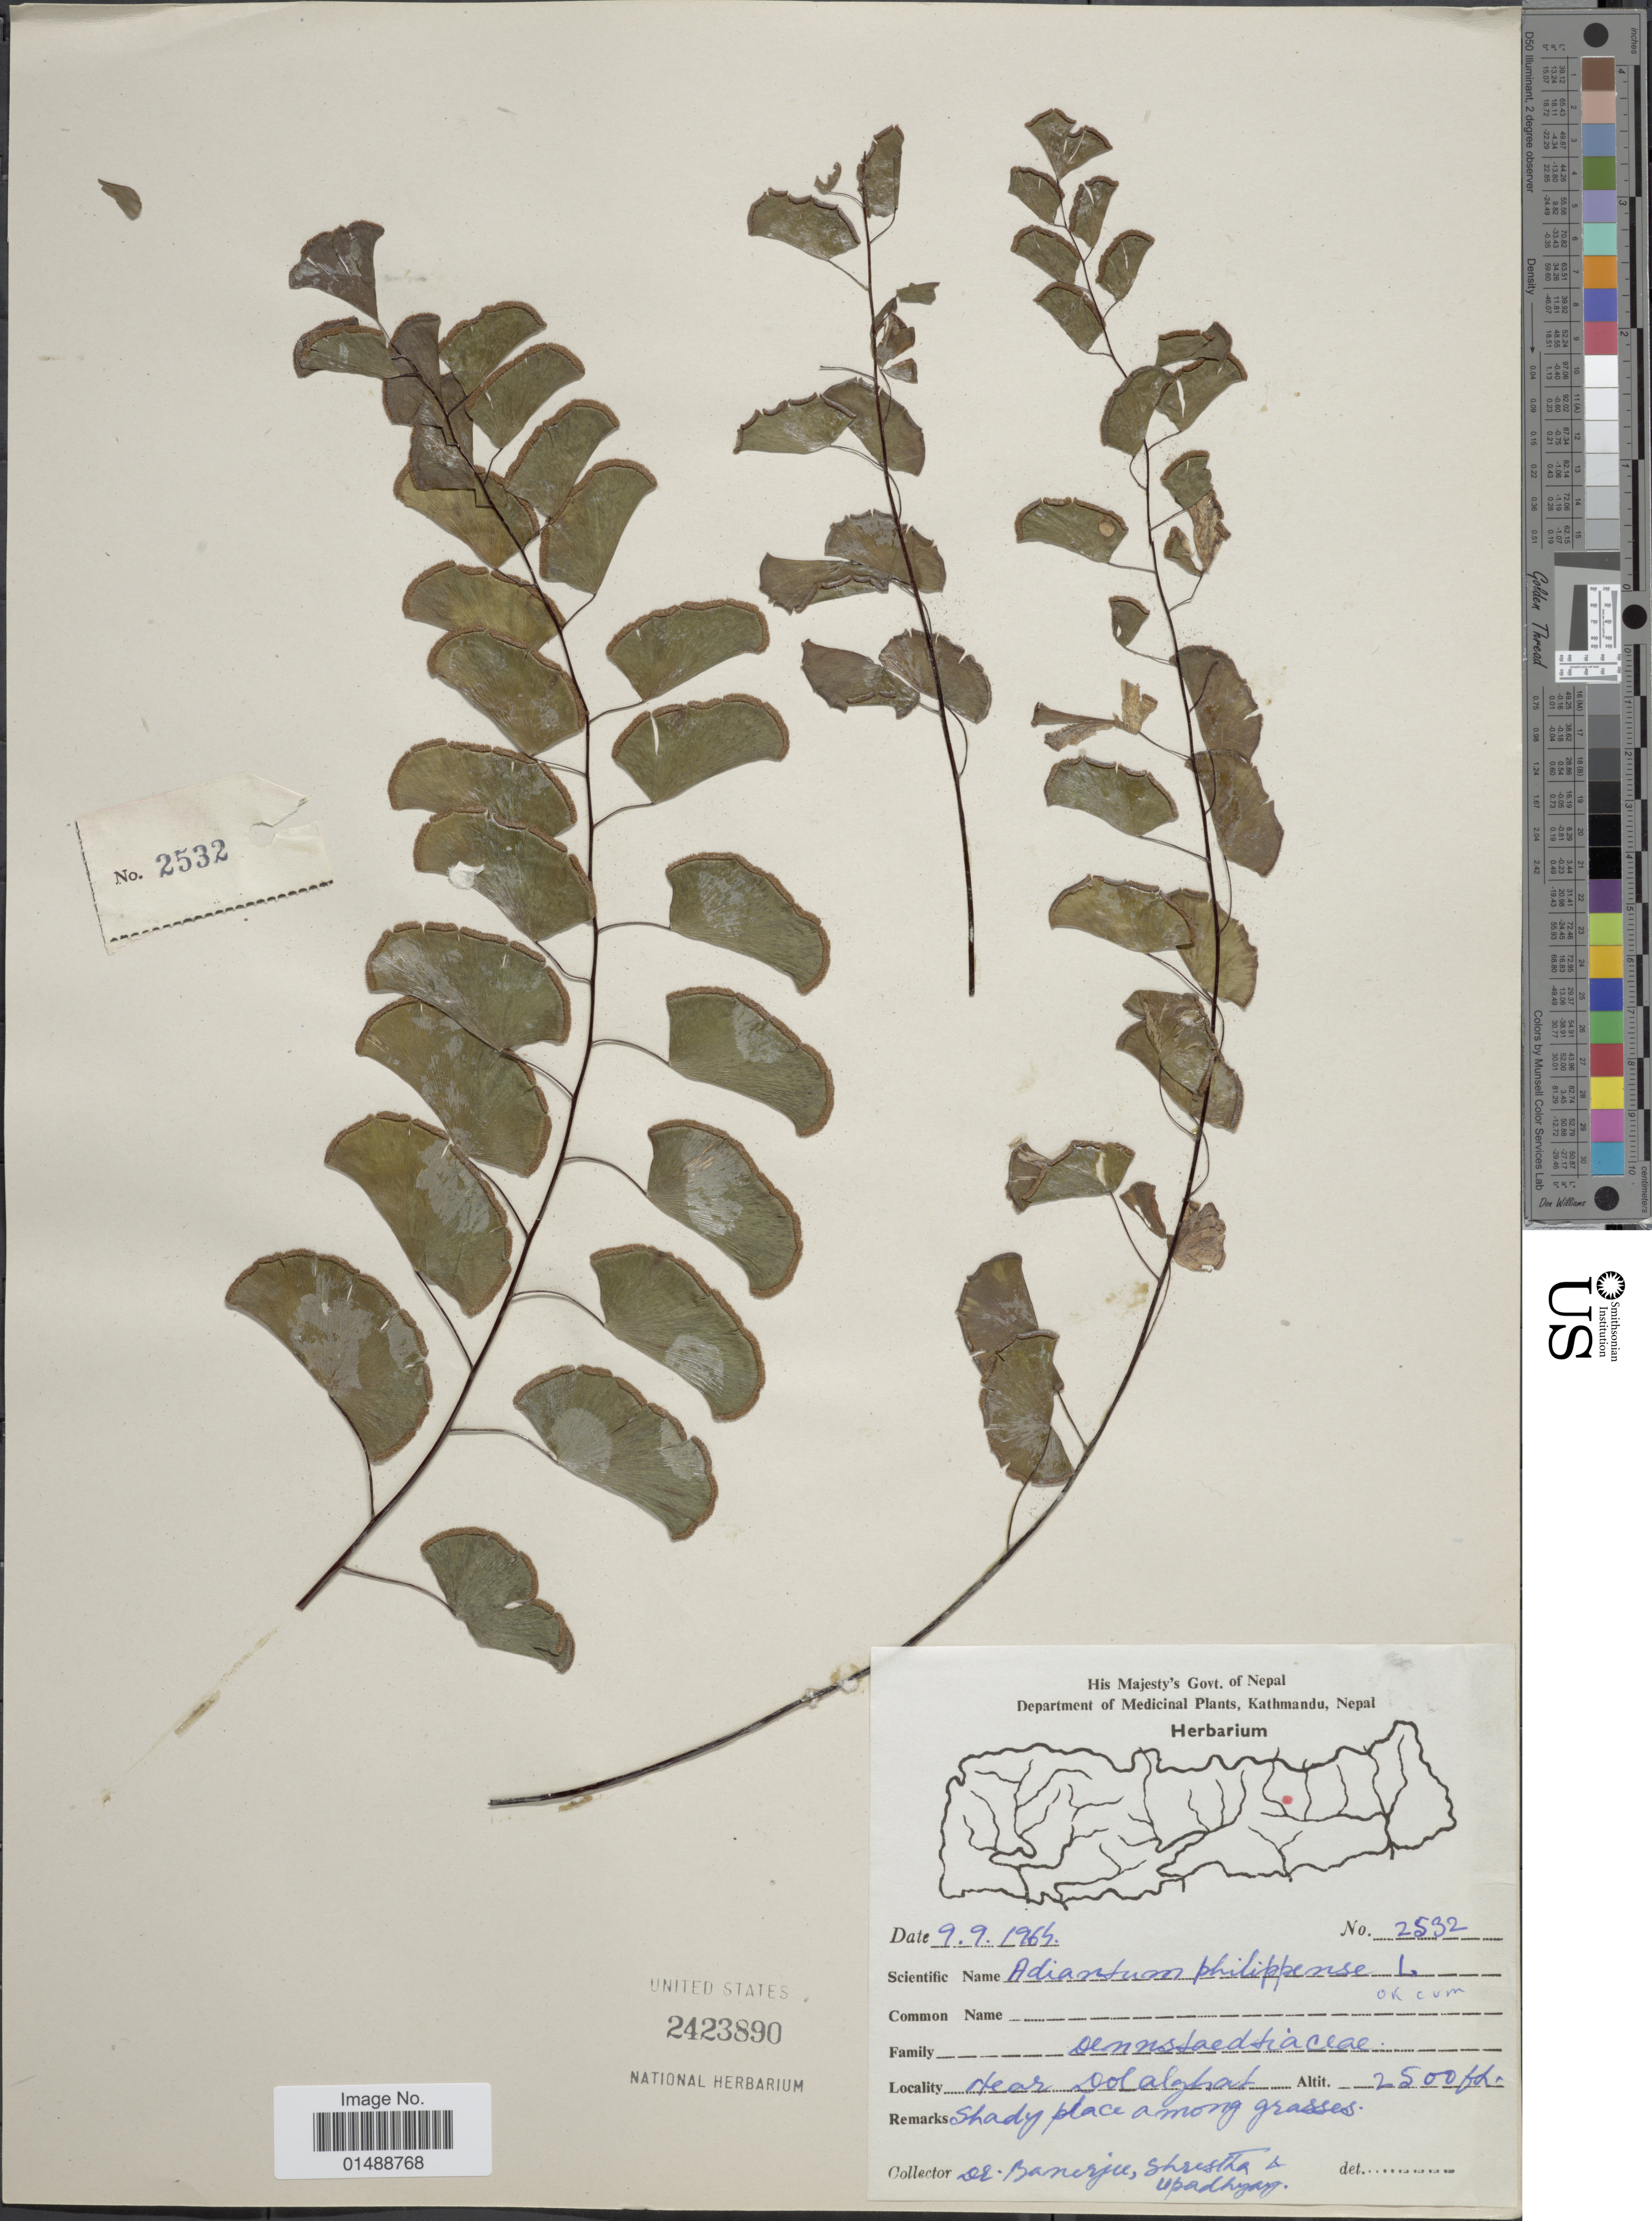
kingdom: Plantae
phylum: Tracheophyta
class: Polypodiopsida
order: Polypodiales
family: Pteridaceae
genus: Adiantum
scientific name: Adiantum philippense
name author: L.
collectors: -. Banerjee, T. Shristha & Upadhyay, --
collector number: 2532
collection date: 1964-09-09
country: Nepal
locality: Near Dolalghak [interpreted]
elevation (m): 762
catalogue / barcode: US 2423890